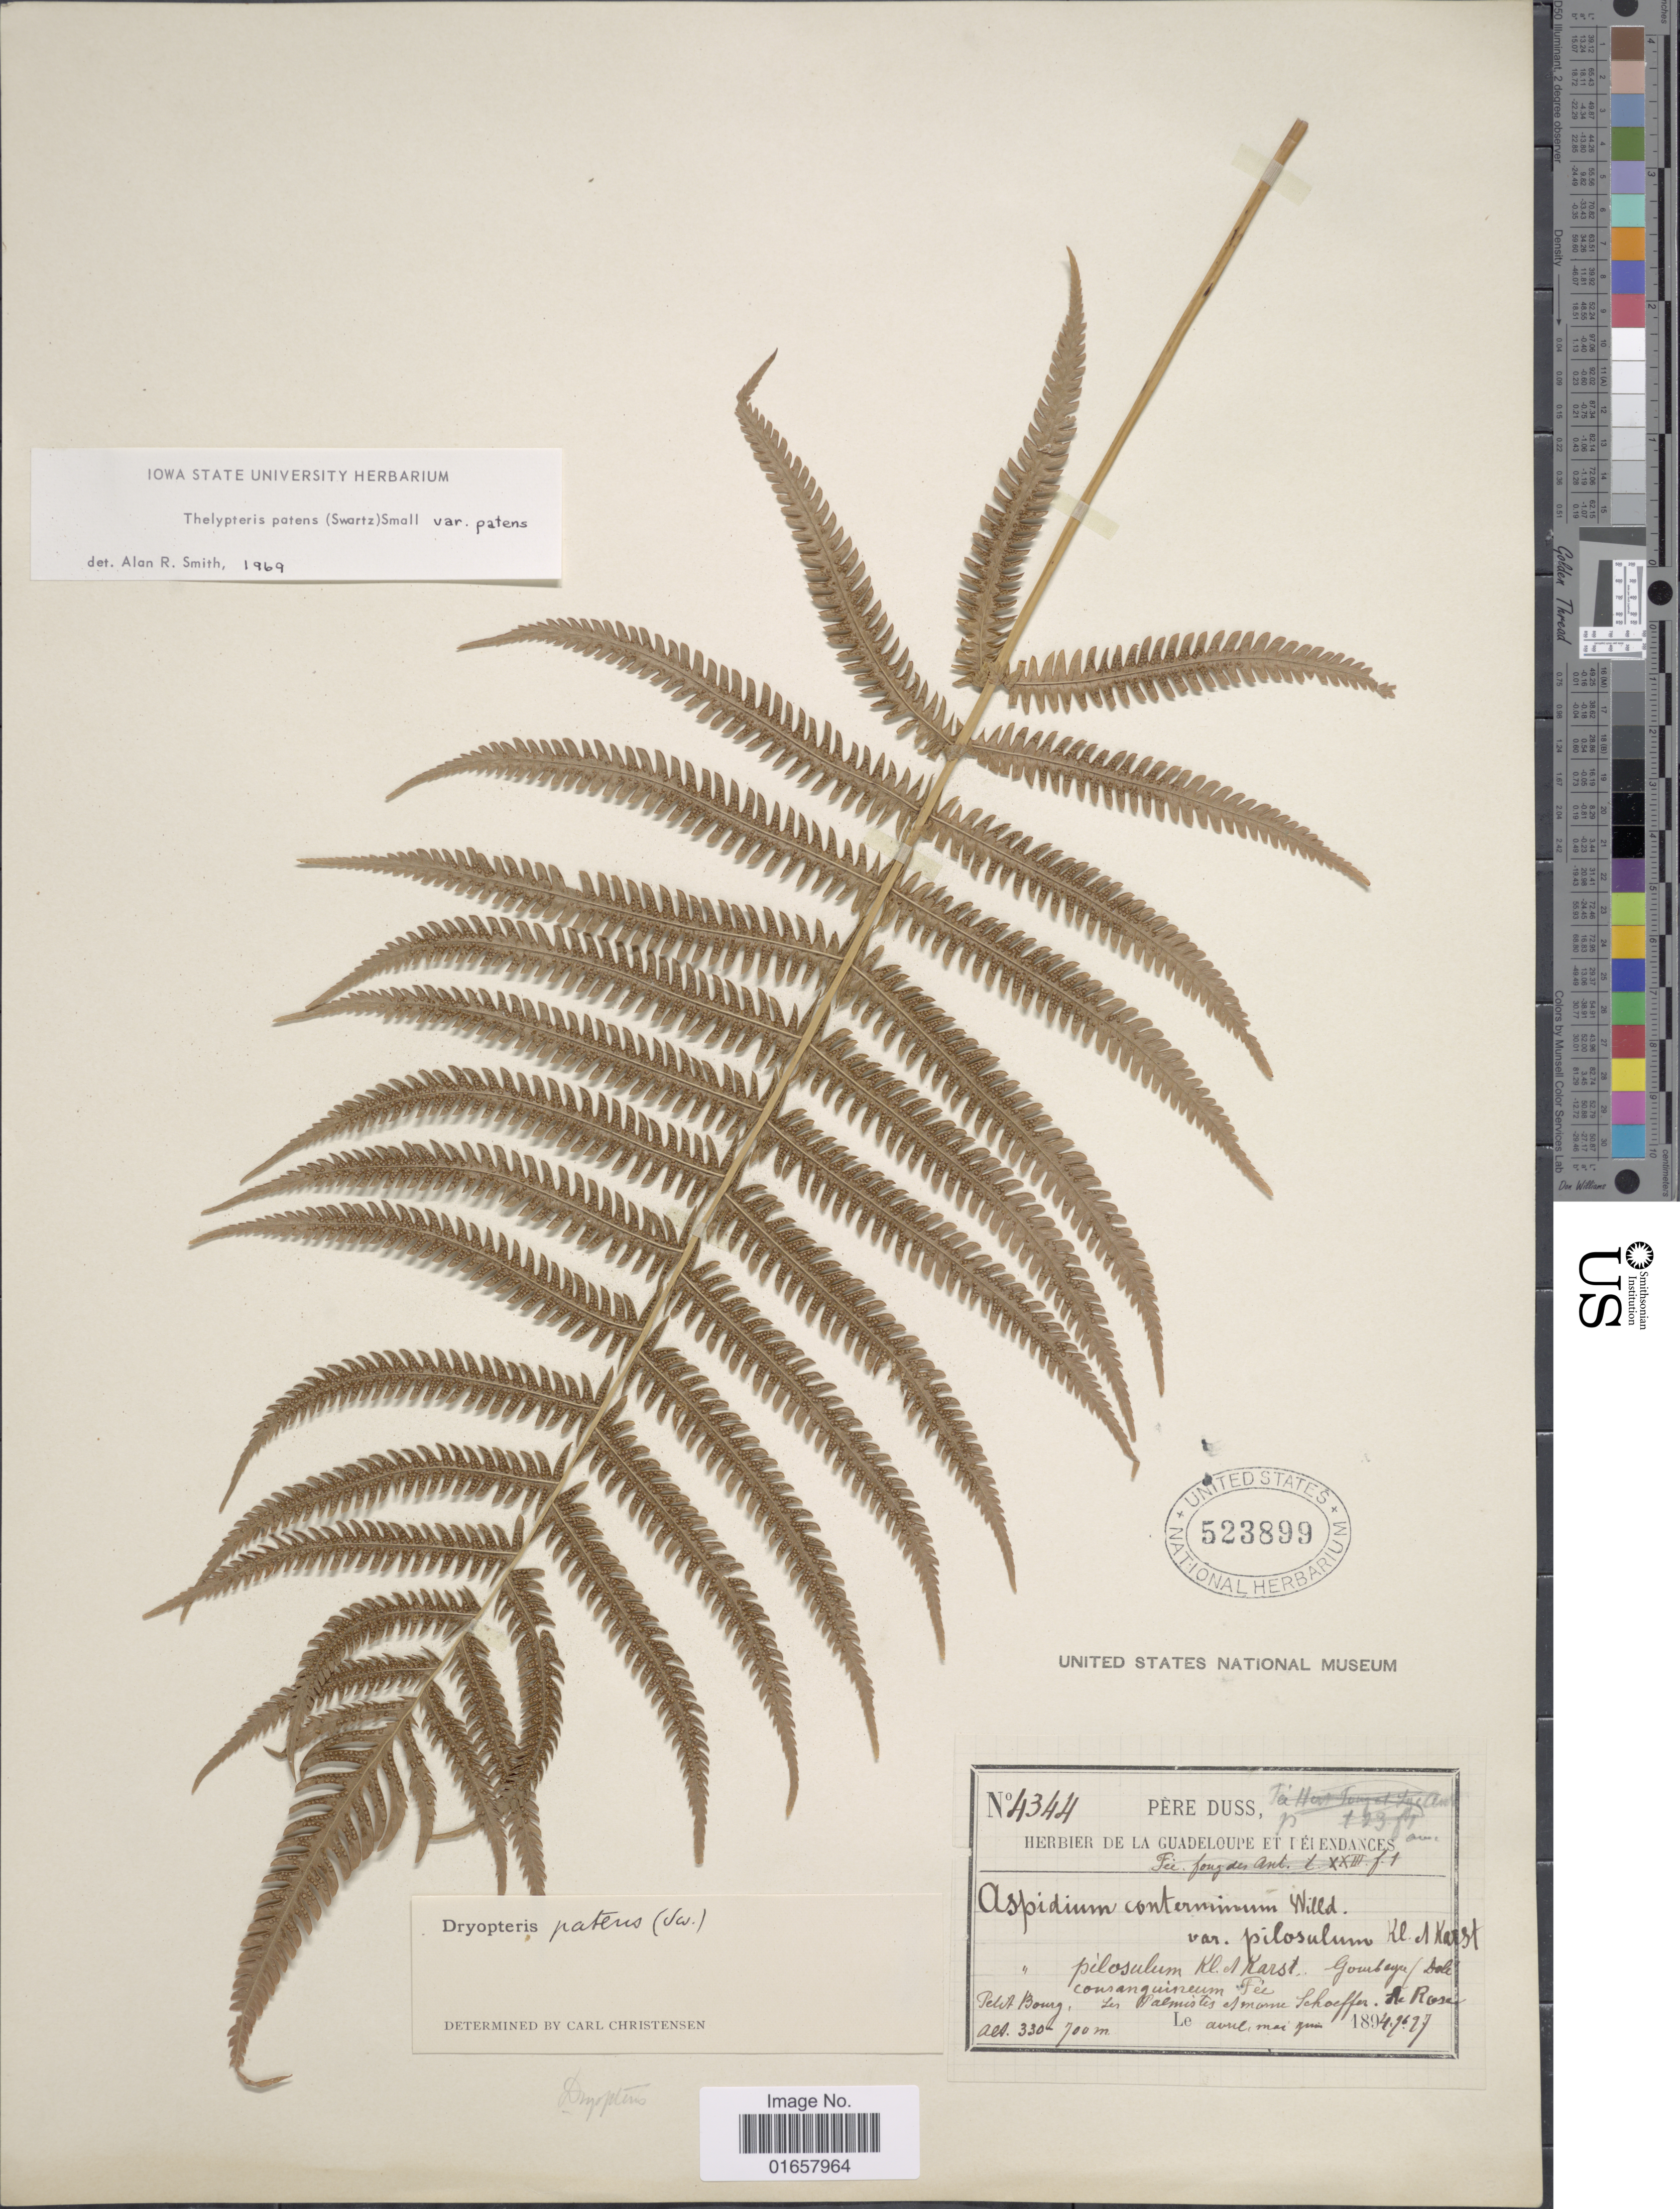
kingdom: Plantae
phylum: Tracheophyta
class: Polypodiopsida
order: Polypodiales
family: Thelypteridaceae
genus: Christella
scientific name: Christella patens var. patens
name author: (Sw.) Holttum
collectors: Père Duss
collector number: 4344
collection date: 1894-04/1897-06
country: Guadeloupe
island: Leeward Is.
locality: Petit-Bourg, Les Palmistes et morne Schoeffer. St Rose.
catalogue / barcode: US 523899